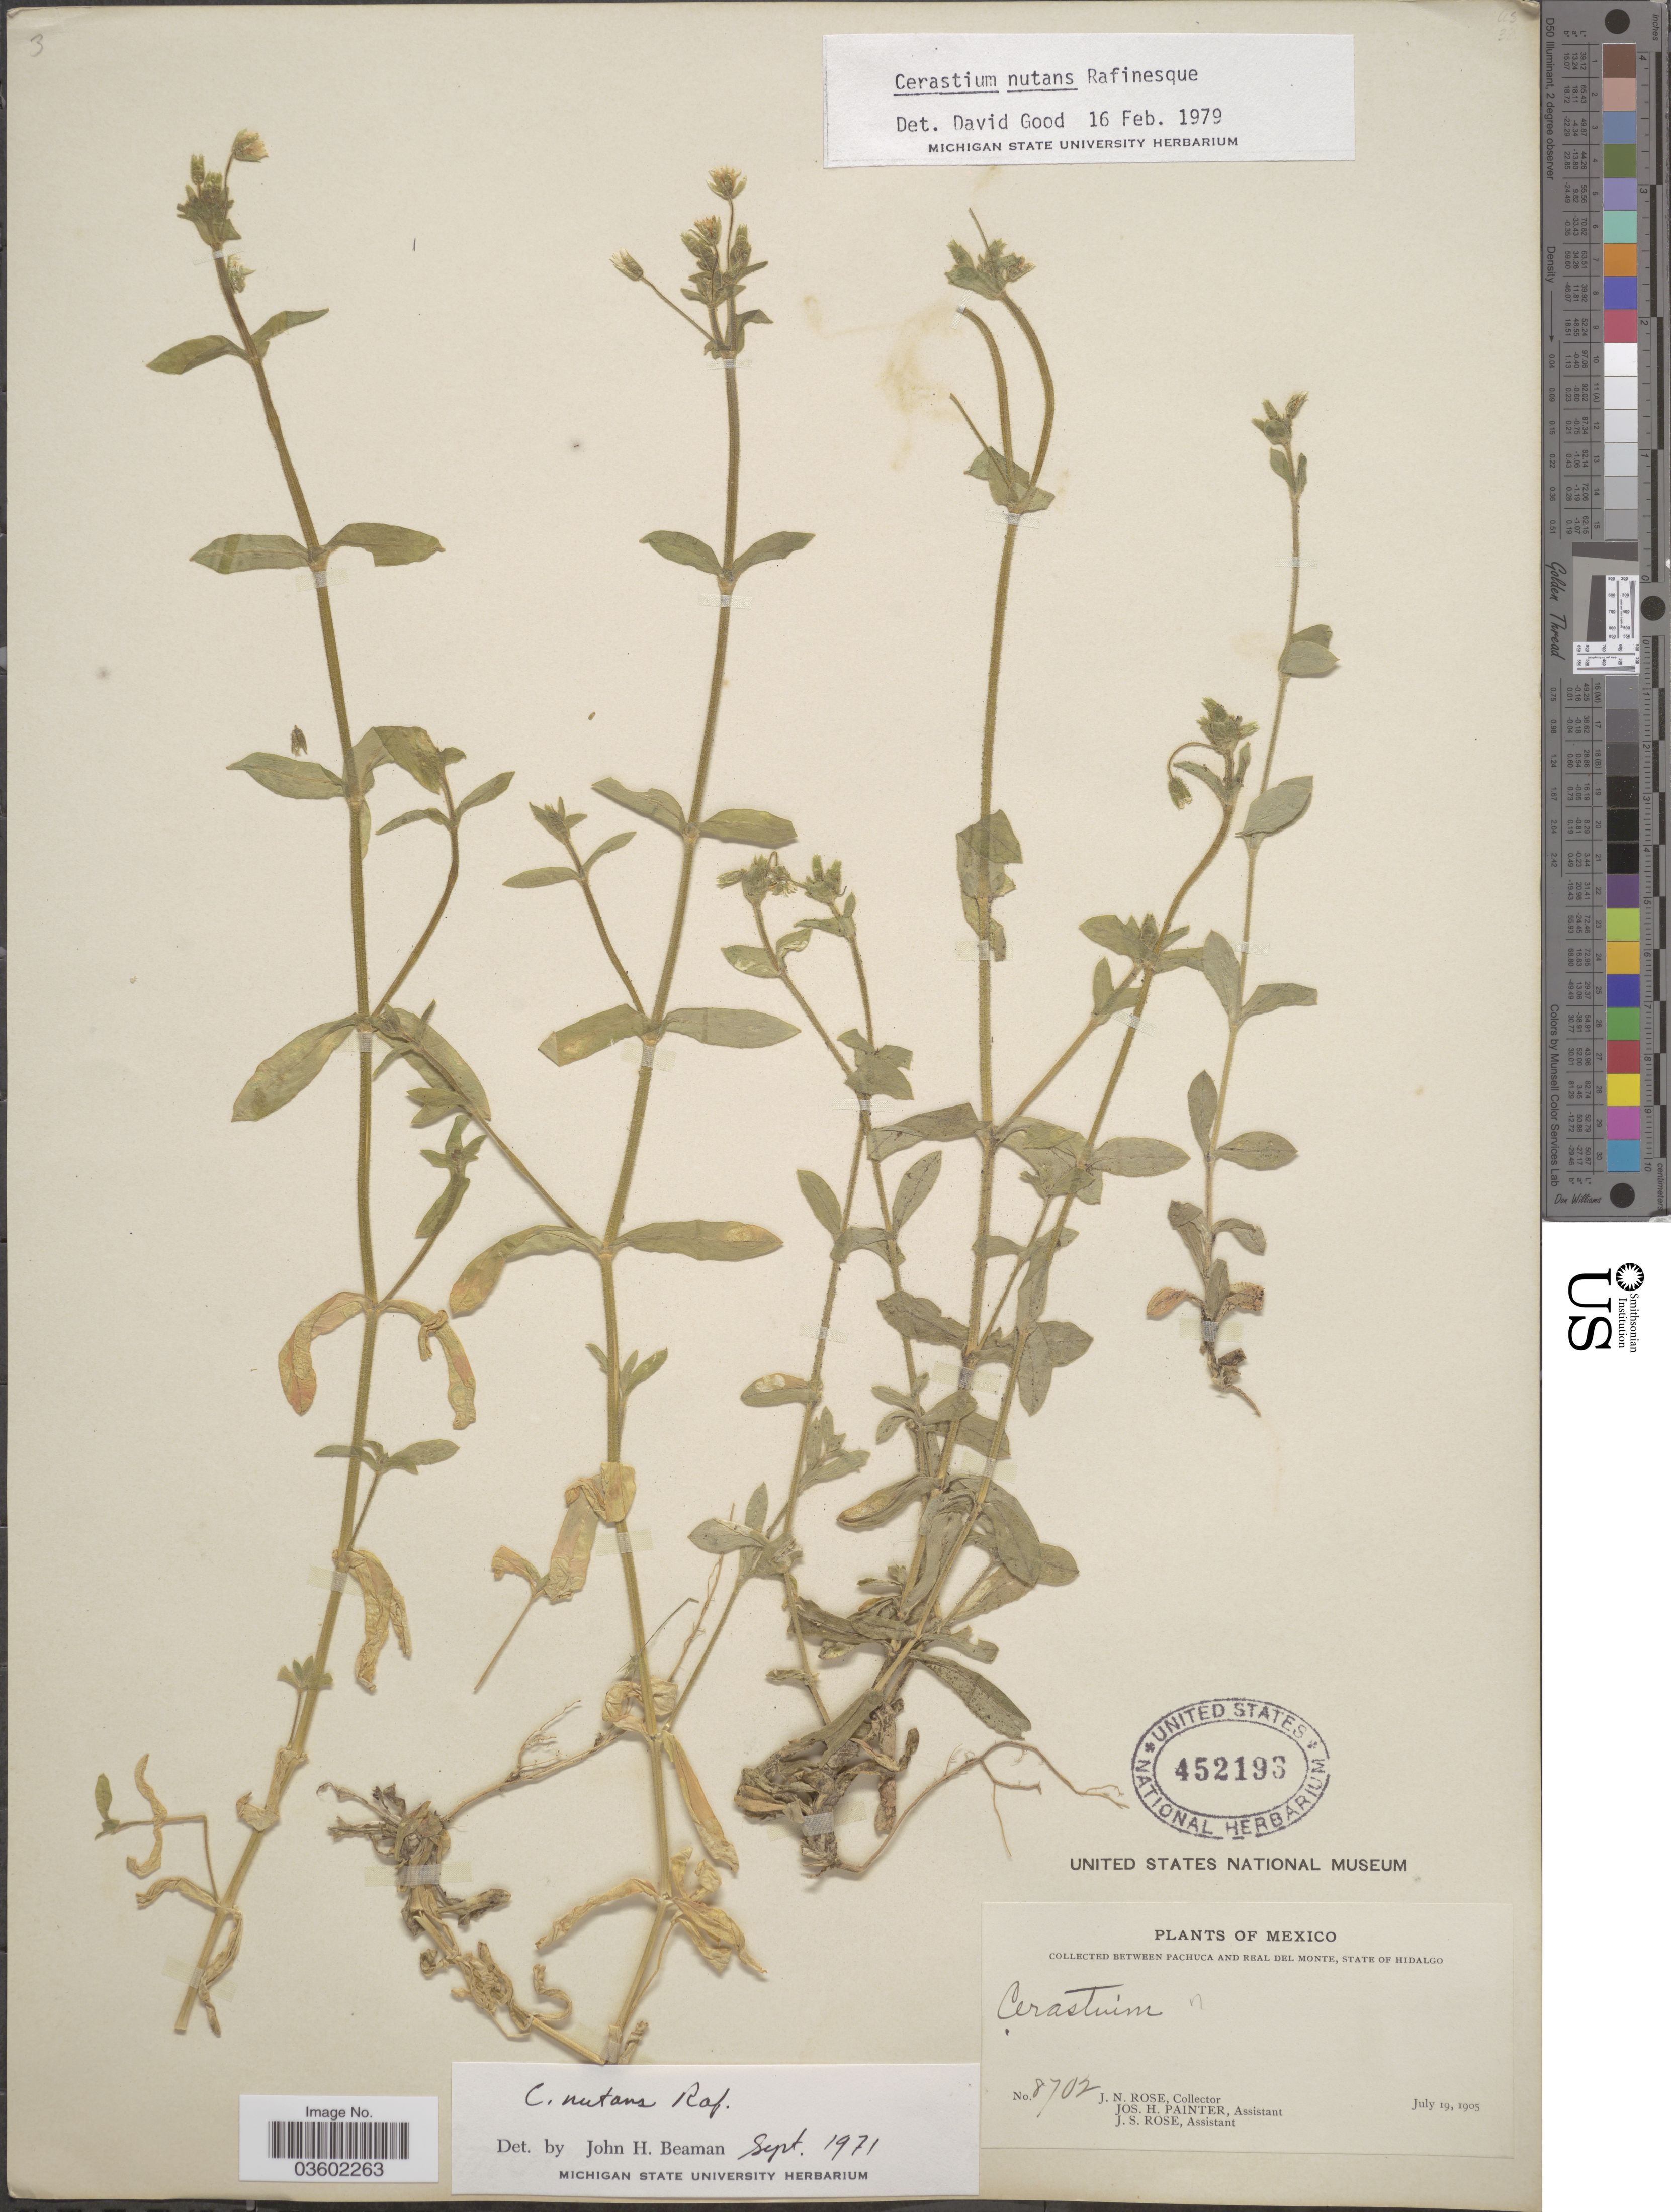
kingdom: Plantae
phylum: Tracheophyta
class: Magnoliopsida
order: Caryophyllales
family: Caryophyllaceae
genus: Cerastium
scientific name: Cerastium nutans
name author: Raf.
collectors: J. N. Rose, J. H. Painter & J. S. Rose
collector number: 8702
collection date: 1905-07-19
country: Mexico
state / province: Hidalgo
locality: Between Pachuca and Real del Monte.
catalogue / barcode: US 452193